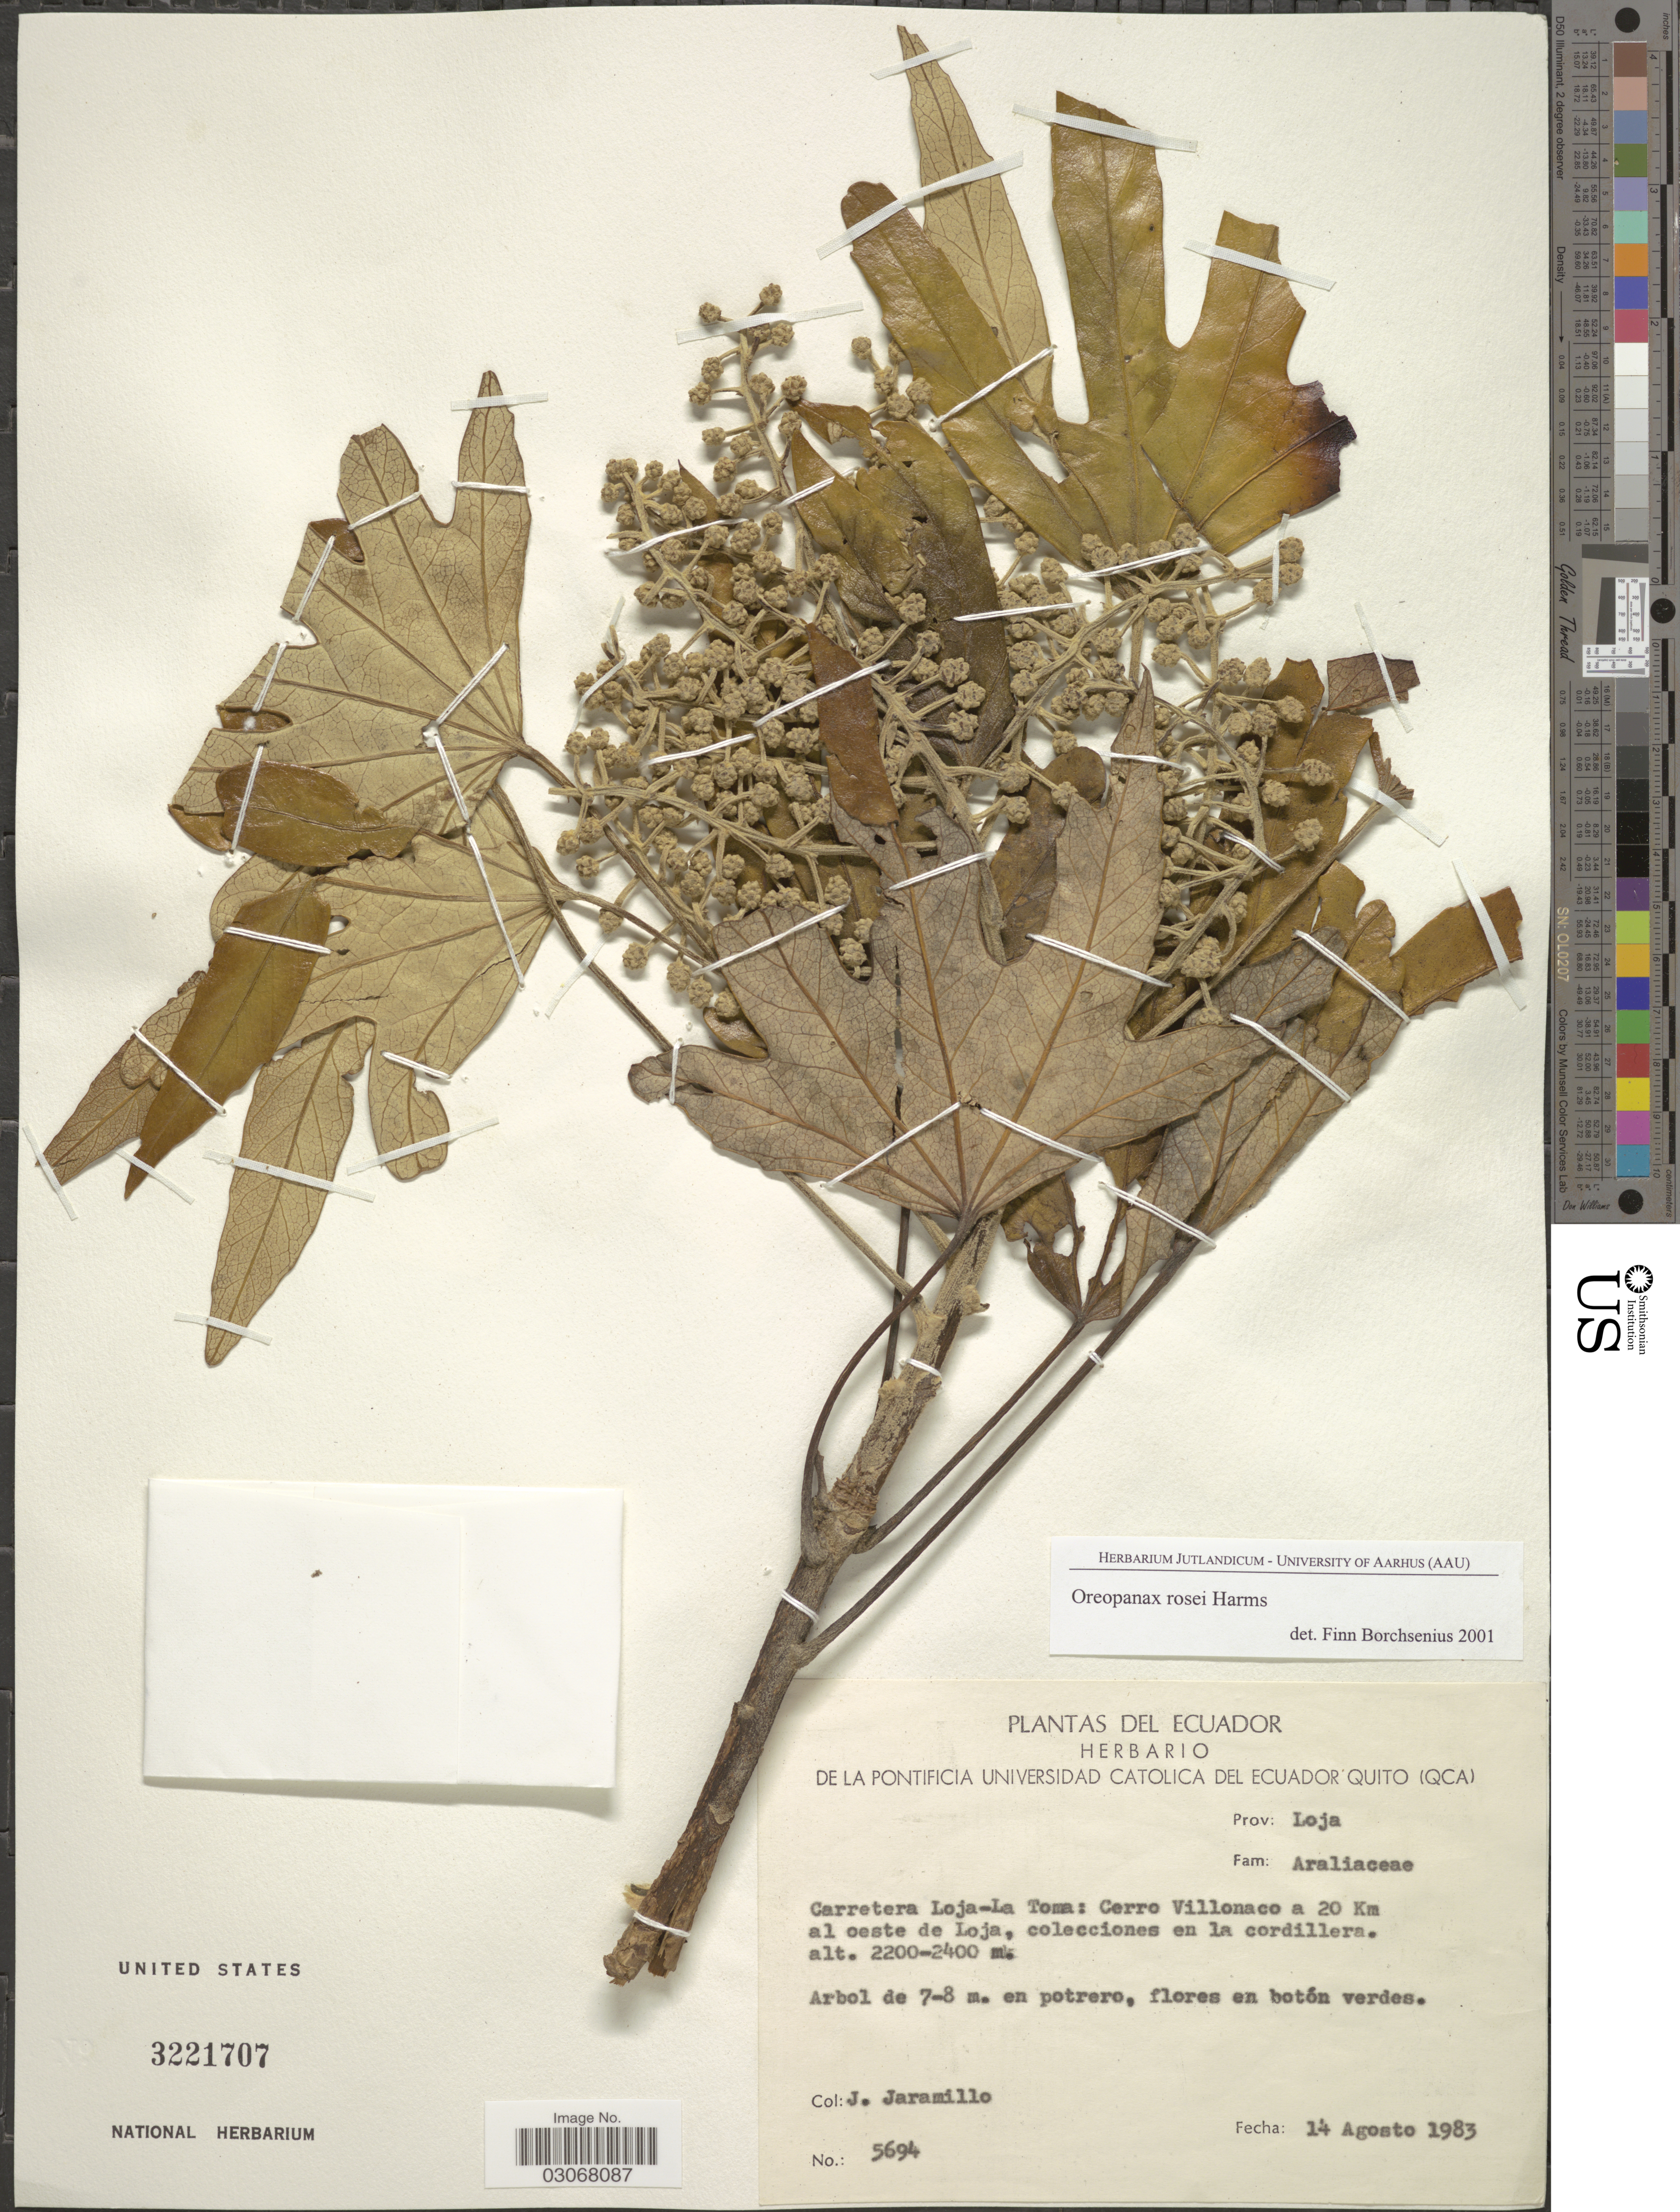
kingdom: Plantae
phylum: Tracheophyta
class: Magnoliopsida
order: Apiales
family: Araliaceae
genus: Oreopanax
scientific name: Oreopanax rosei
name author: Harms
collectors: J. Jaramillo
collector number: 5694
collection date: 1983-08-14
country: Ecuador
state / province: Loja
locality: Prov: Loja. Carretera Loja-La Toma: Cerro Villonaco a 20 Km al oeste de Loja, colecciones en la cordillera.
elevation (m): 2200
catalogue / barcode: US 3221707